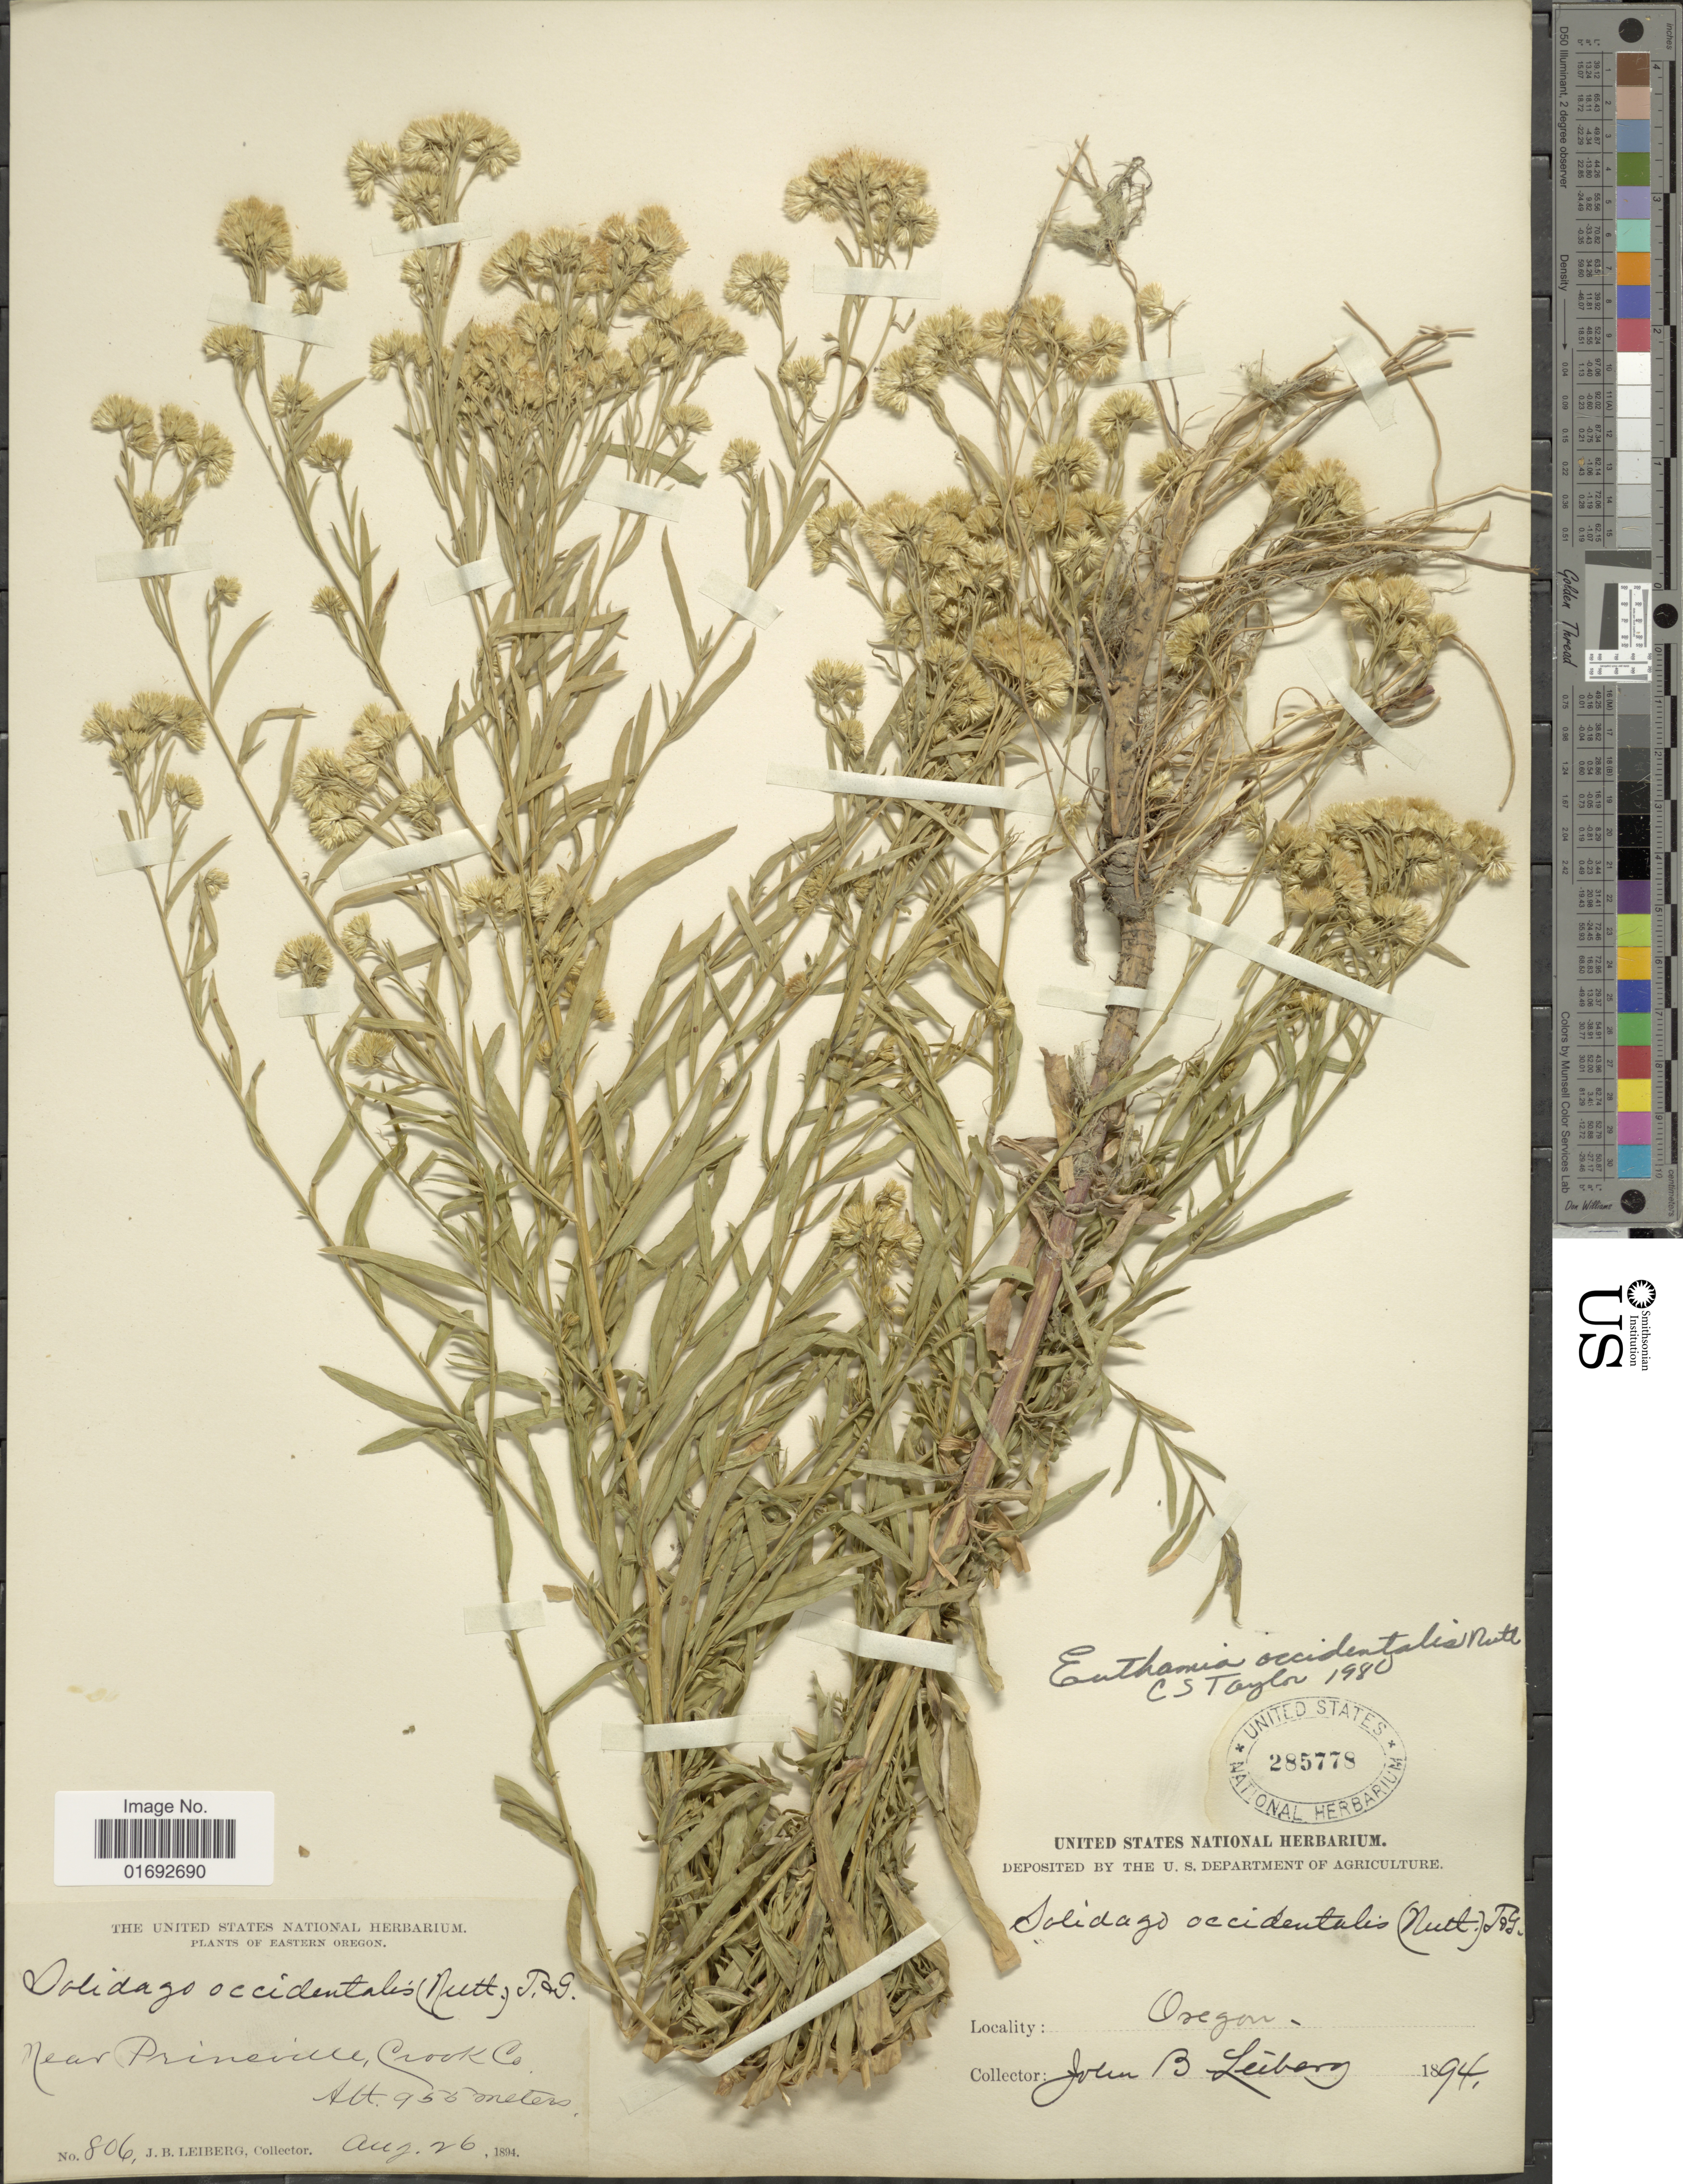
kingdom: Plantae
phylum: Tracheophyta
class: Magnoliopsida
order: Asterales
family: Asteraceae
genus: Euthamia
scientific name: Euthamia occidentalis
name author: Nutt.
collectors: J. B. Leiberg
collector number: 806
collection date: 1894-08-26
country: United States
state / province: Oregon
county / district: Crook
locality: Eastern Oregon, near Prineville, Crook Co.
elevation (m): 955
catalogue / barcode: US 285778